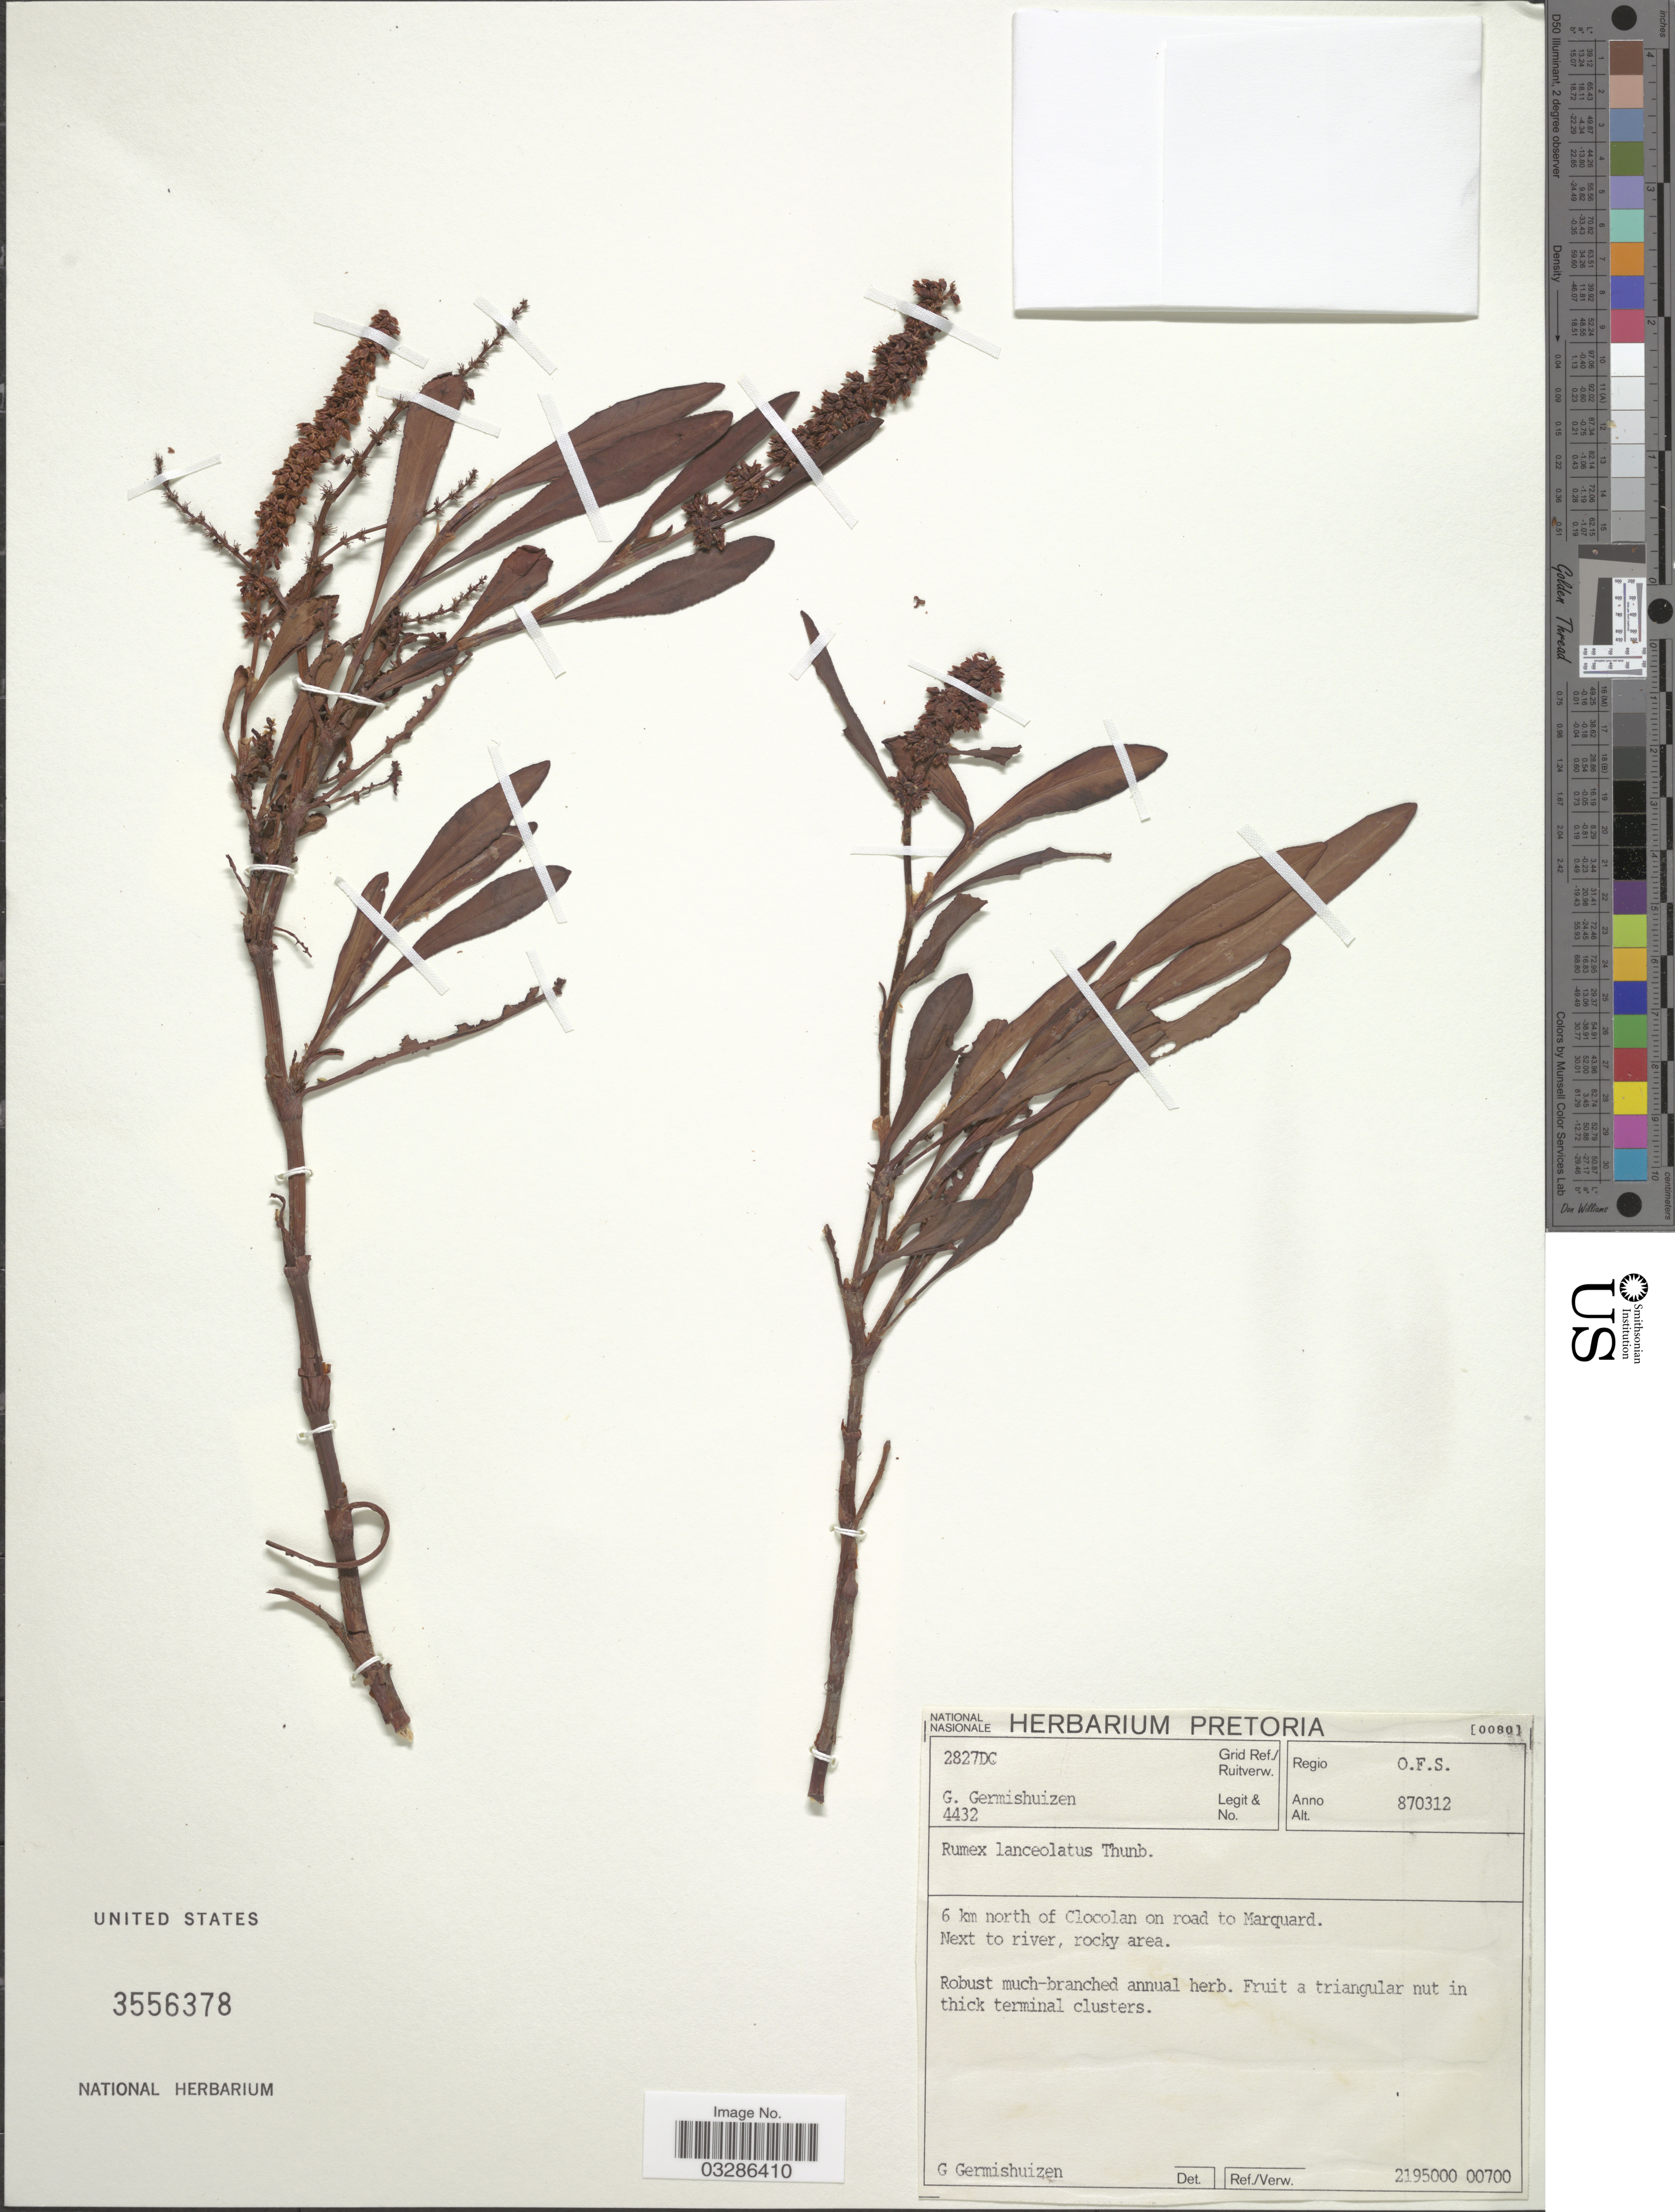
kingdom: Plantae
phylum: Tracheophyta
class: Magnoliopsida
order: Caryophyllales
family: Polygonaceae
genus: Rumex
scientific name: Rumex lanceolatus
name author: Thunb.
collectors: G. Germishuizen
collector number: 4432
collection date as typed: Transcribed d/m/y: 12/3/87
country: South Africa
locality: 2827DC Grid Ref./ Ruitverw. Regio O.F.S. 6 km north of Clocolan on road to Marquard.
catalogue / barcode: US 3556378